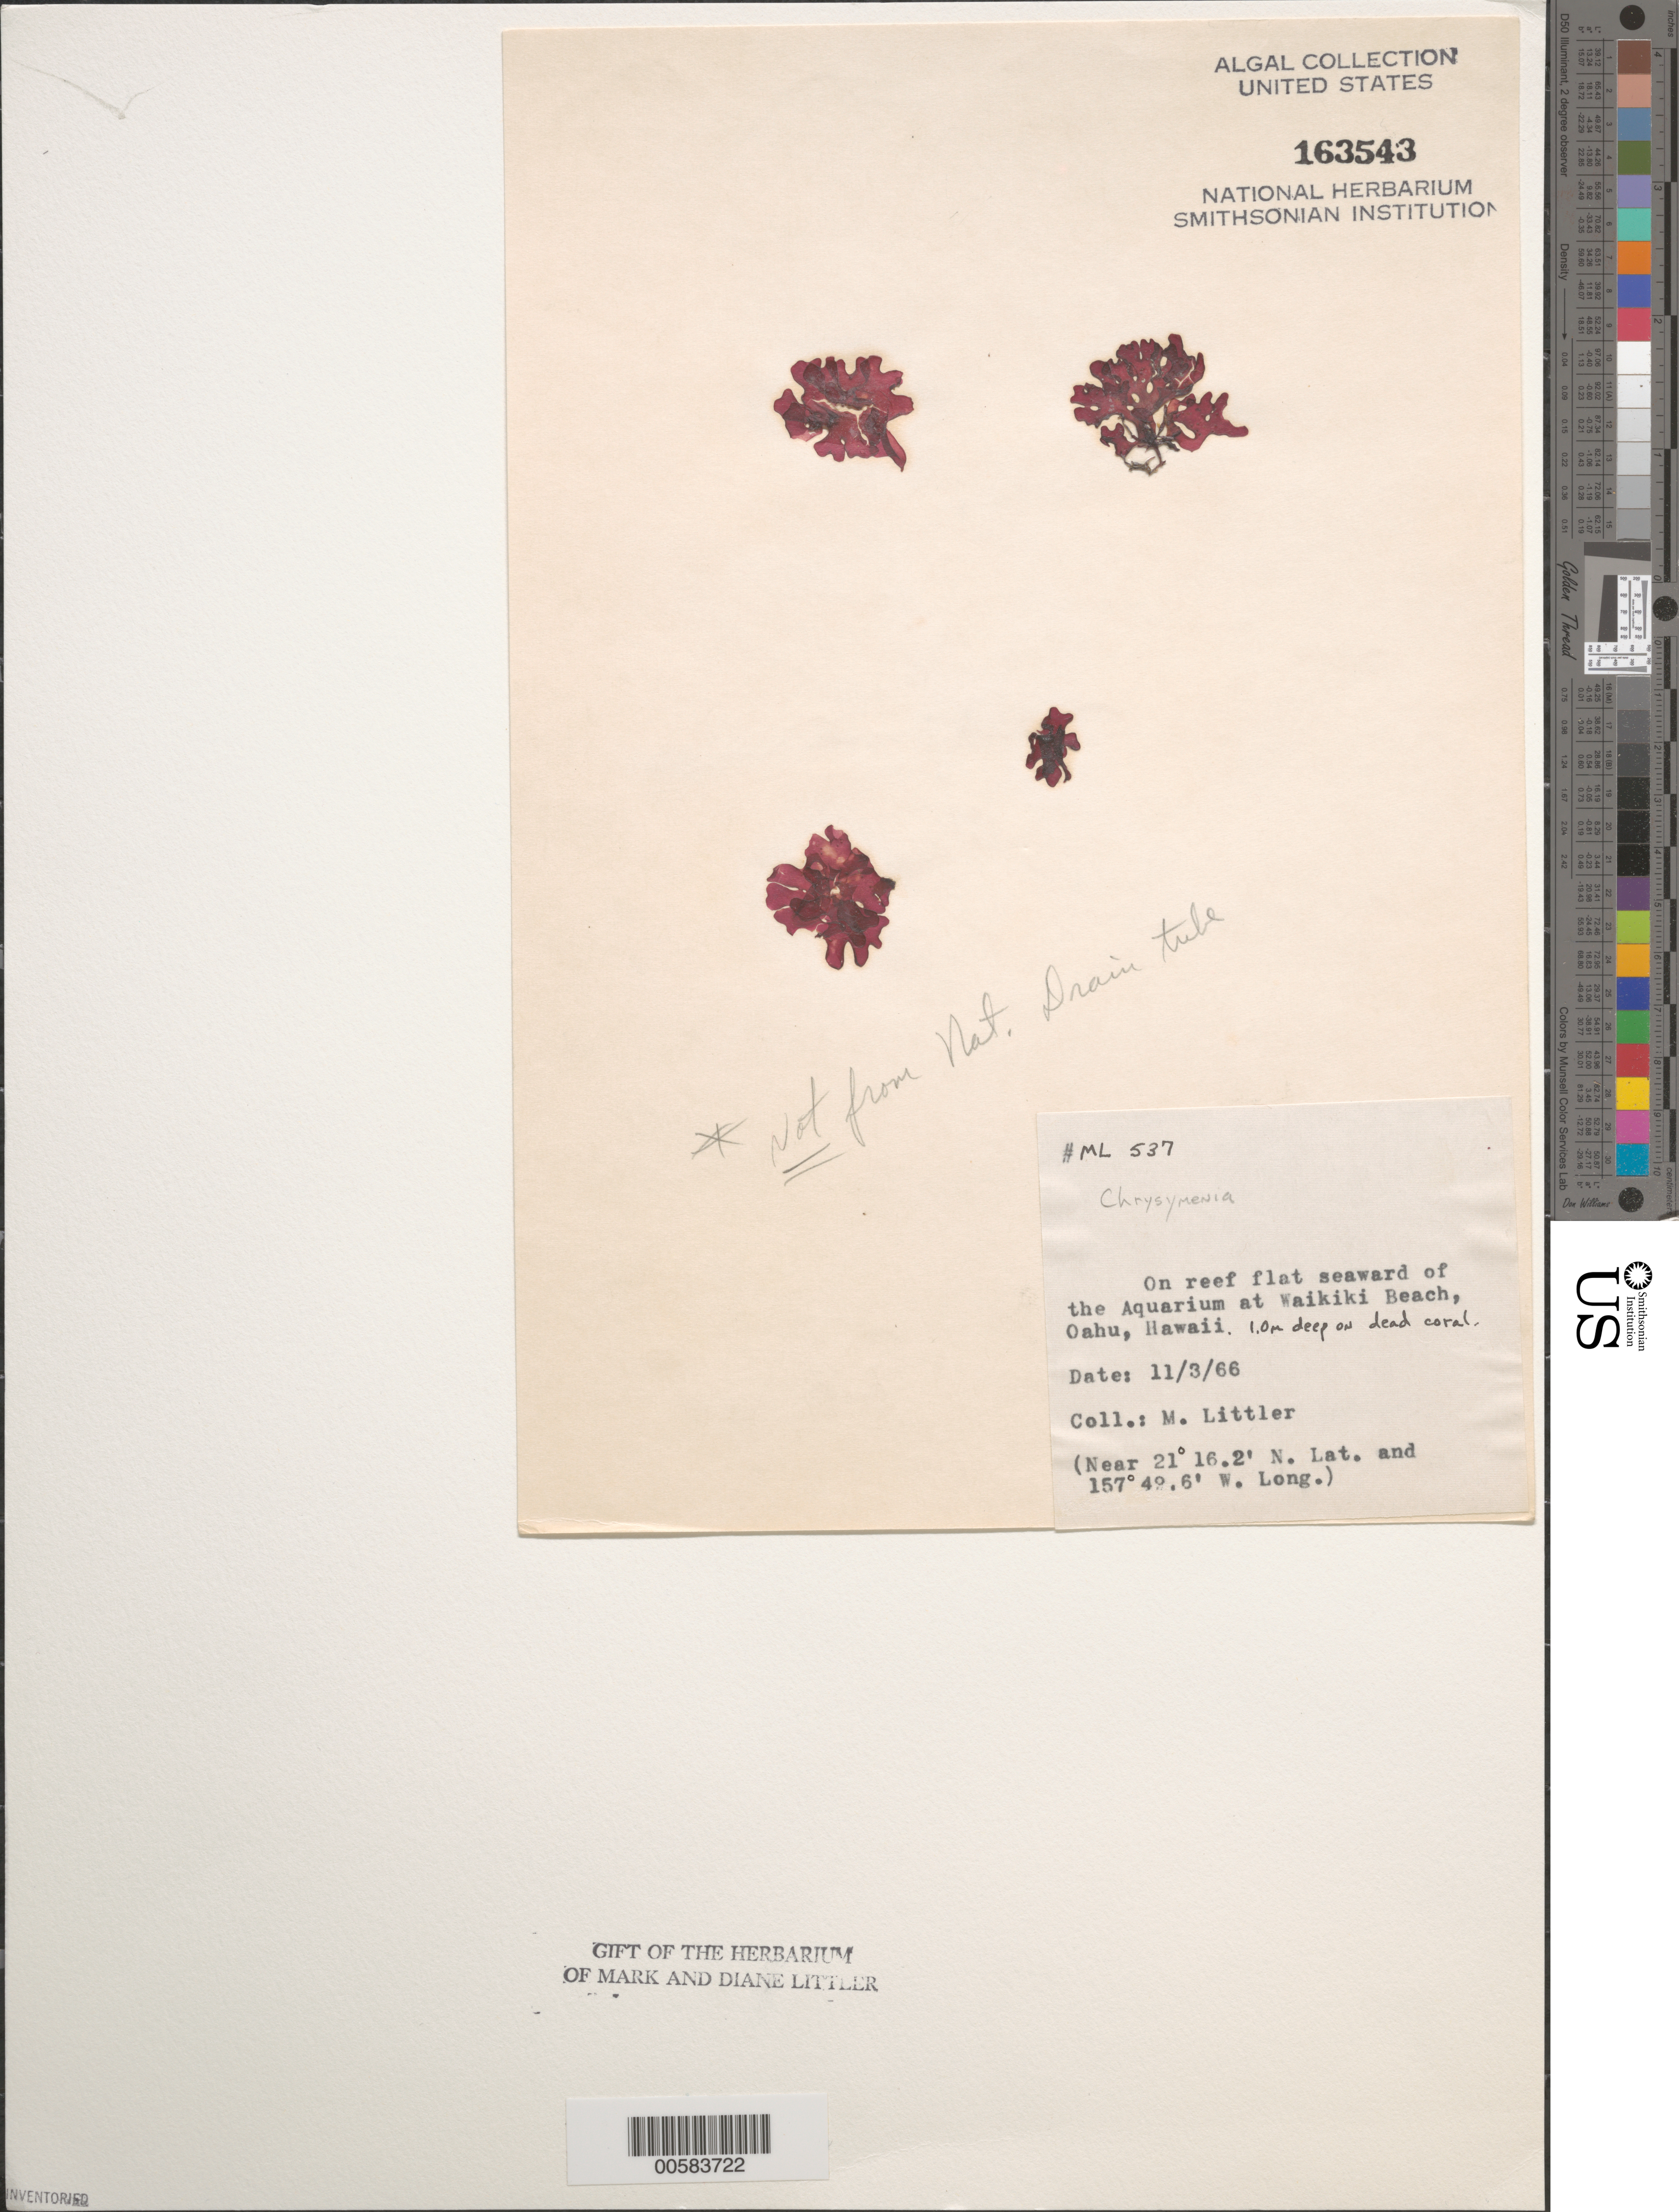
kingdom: Plantae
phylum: Rhodophyta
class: Florideophyceae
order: Rhodymeniales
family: Rhodymeniaceae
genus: Chrysymenia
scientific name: Chrysymenia sp.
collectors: M. M. Littler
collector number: ML 537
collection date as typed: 03 Nov 1966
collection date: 1966-11-03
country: United States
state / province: Hawaii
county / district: Honolulu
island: Oahu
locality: Waikiki Beach near Aquarium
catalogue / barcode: US 163543